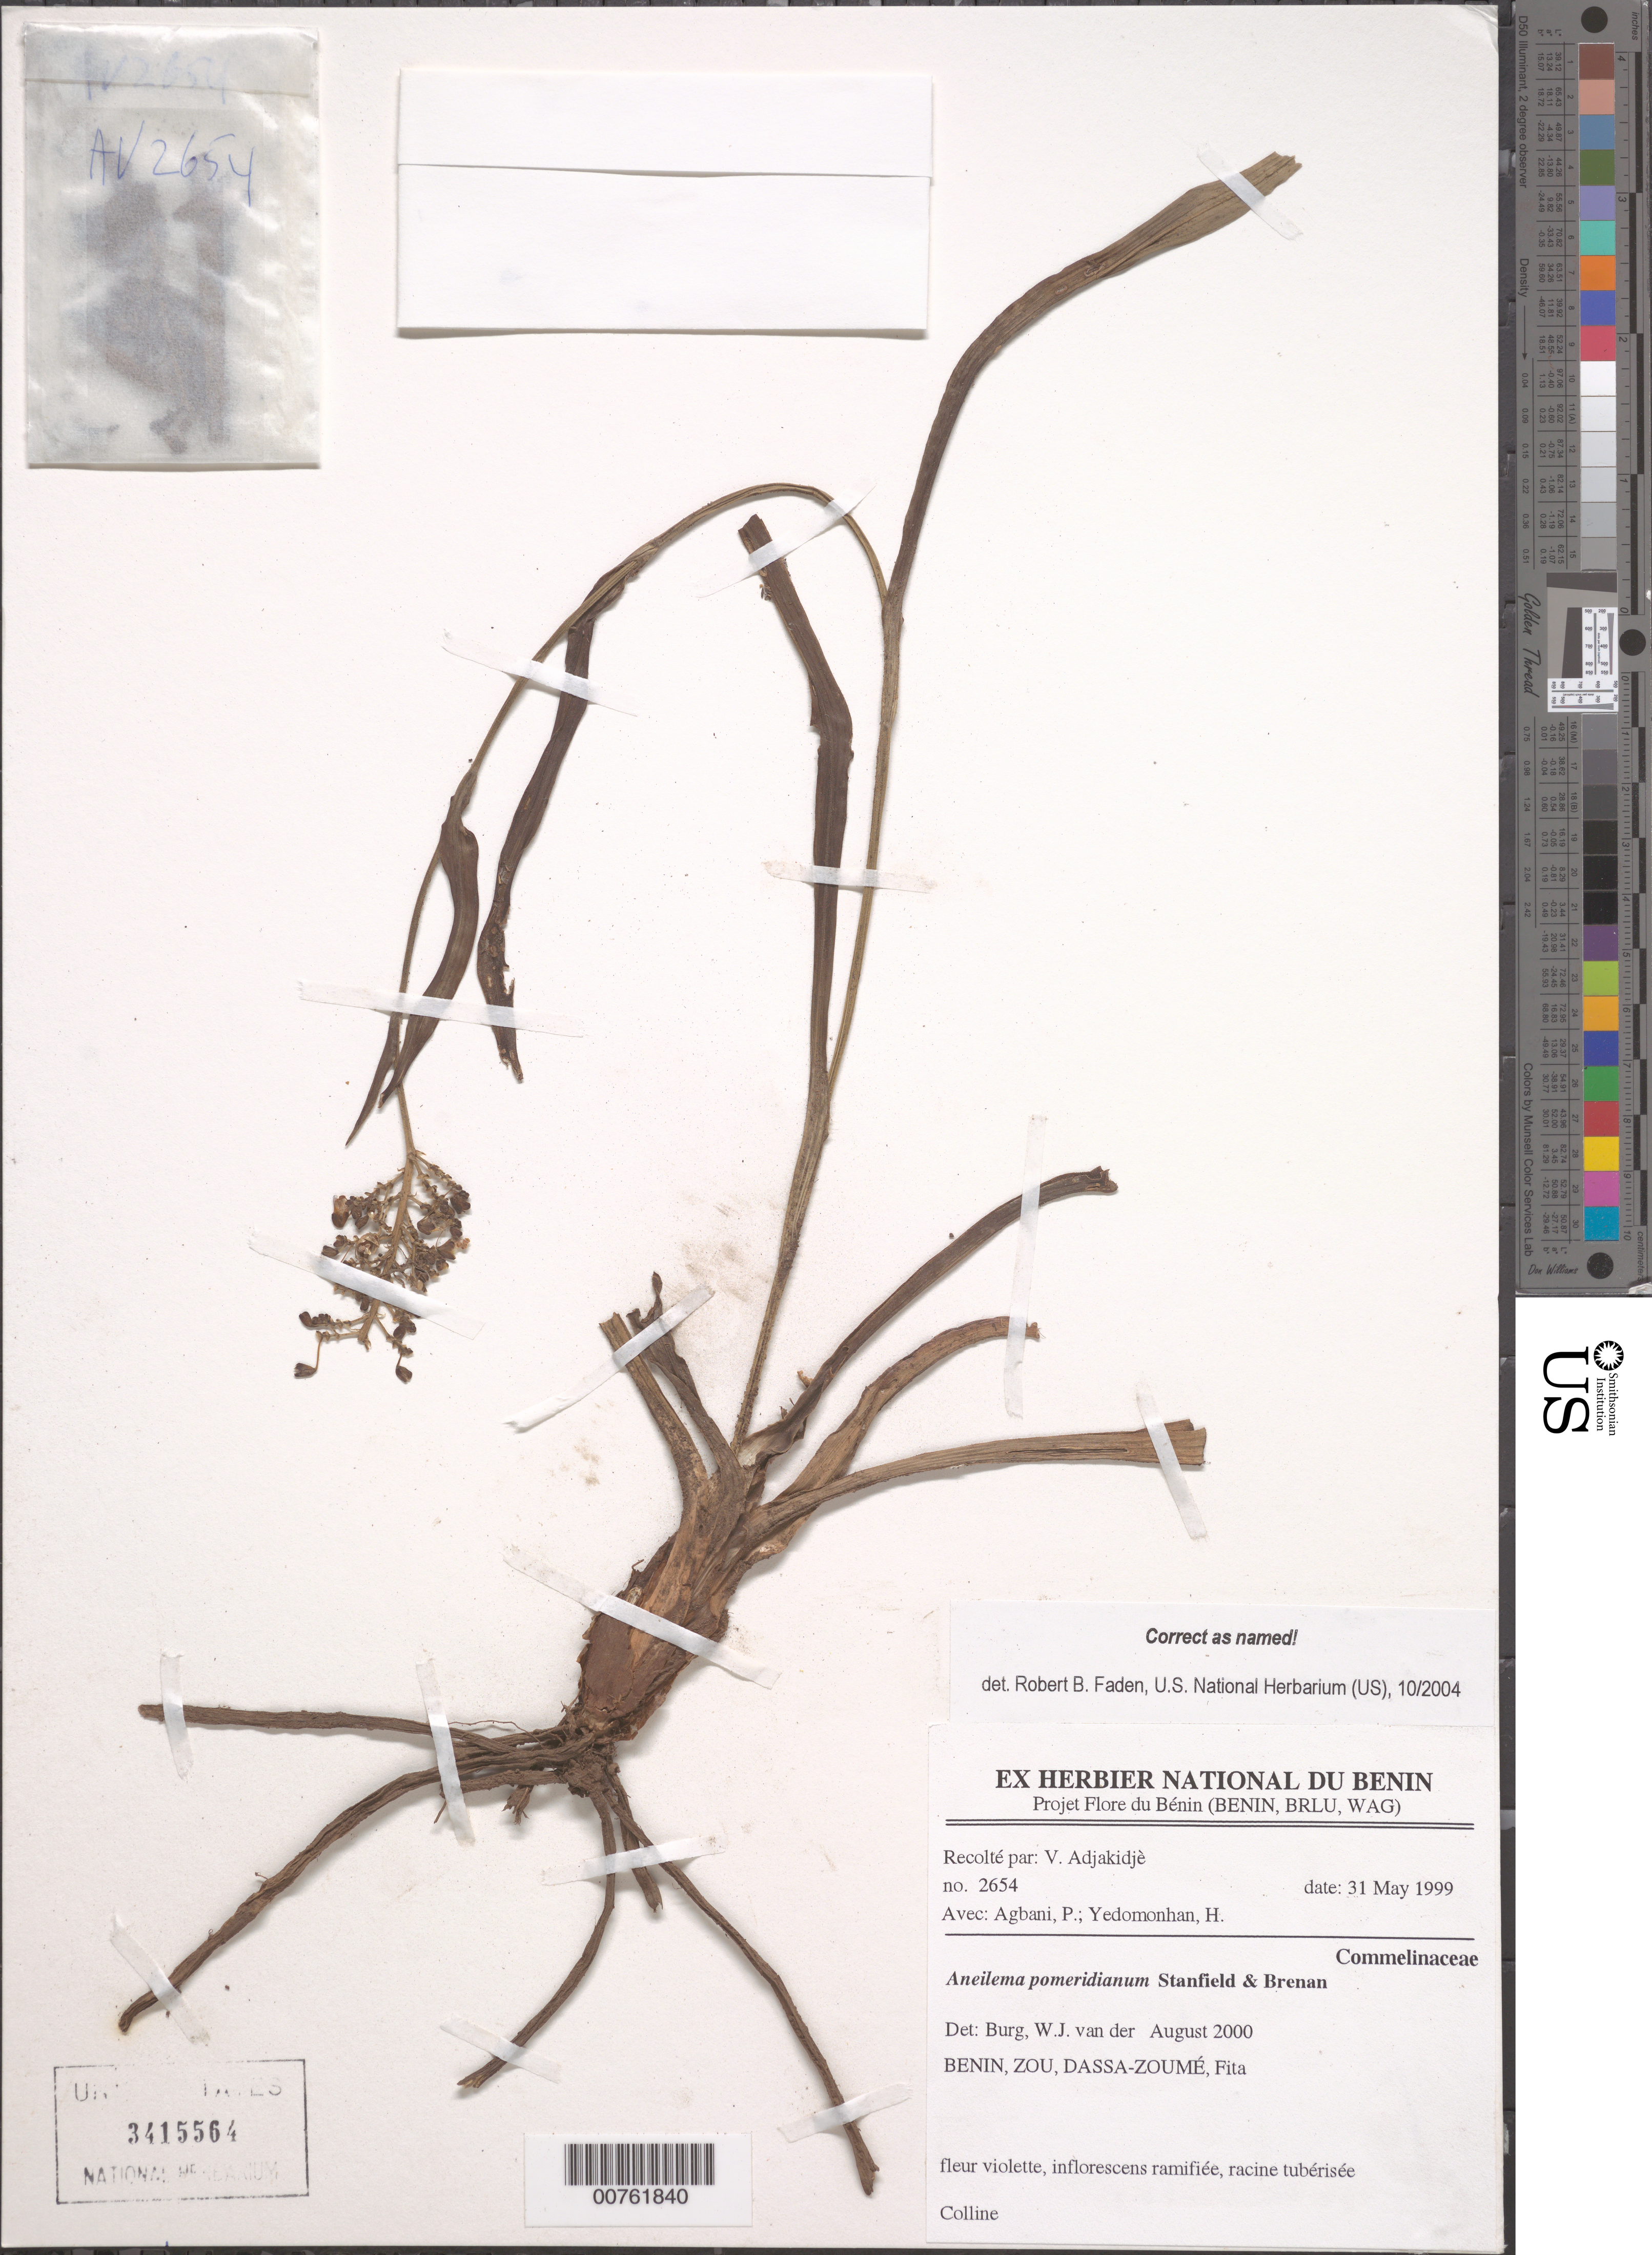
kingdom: Plantae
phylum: Tracheophyta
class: Liliopsida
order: Commelinales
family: Commelinaceae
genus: Aneilema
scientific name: Aneilema pomeridianum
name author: Stanfield & Brenan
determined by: Faden, Robert B., (US), Smithsonian Institution - National Museum of Natural History (UNITED STATES)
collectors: V. Adjakidjè, P. Agbani & H. Yedomonhan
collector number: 2654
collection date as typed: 31 May 1999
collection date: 1999-05-31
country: Benin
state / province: Zou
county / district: Dassa-Zoume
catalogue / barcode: US 3415564